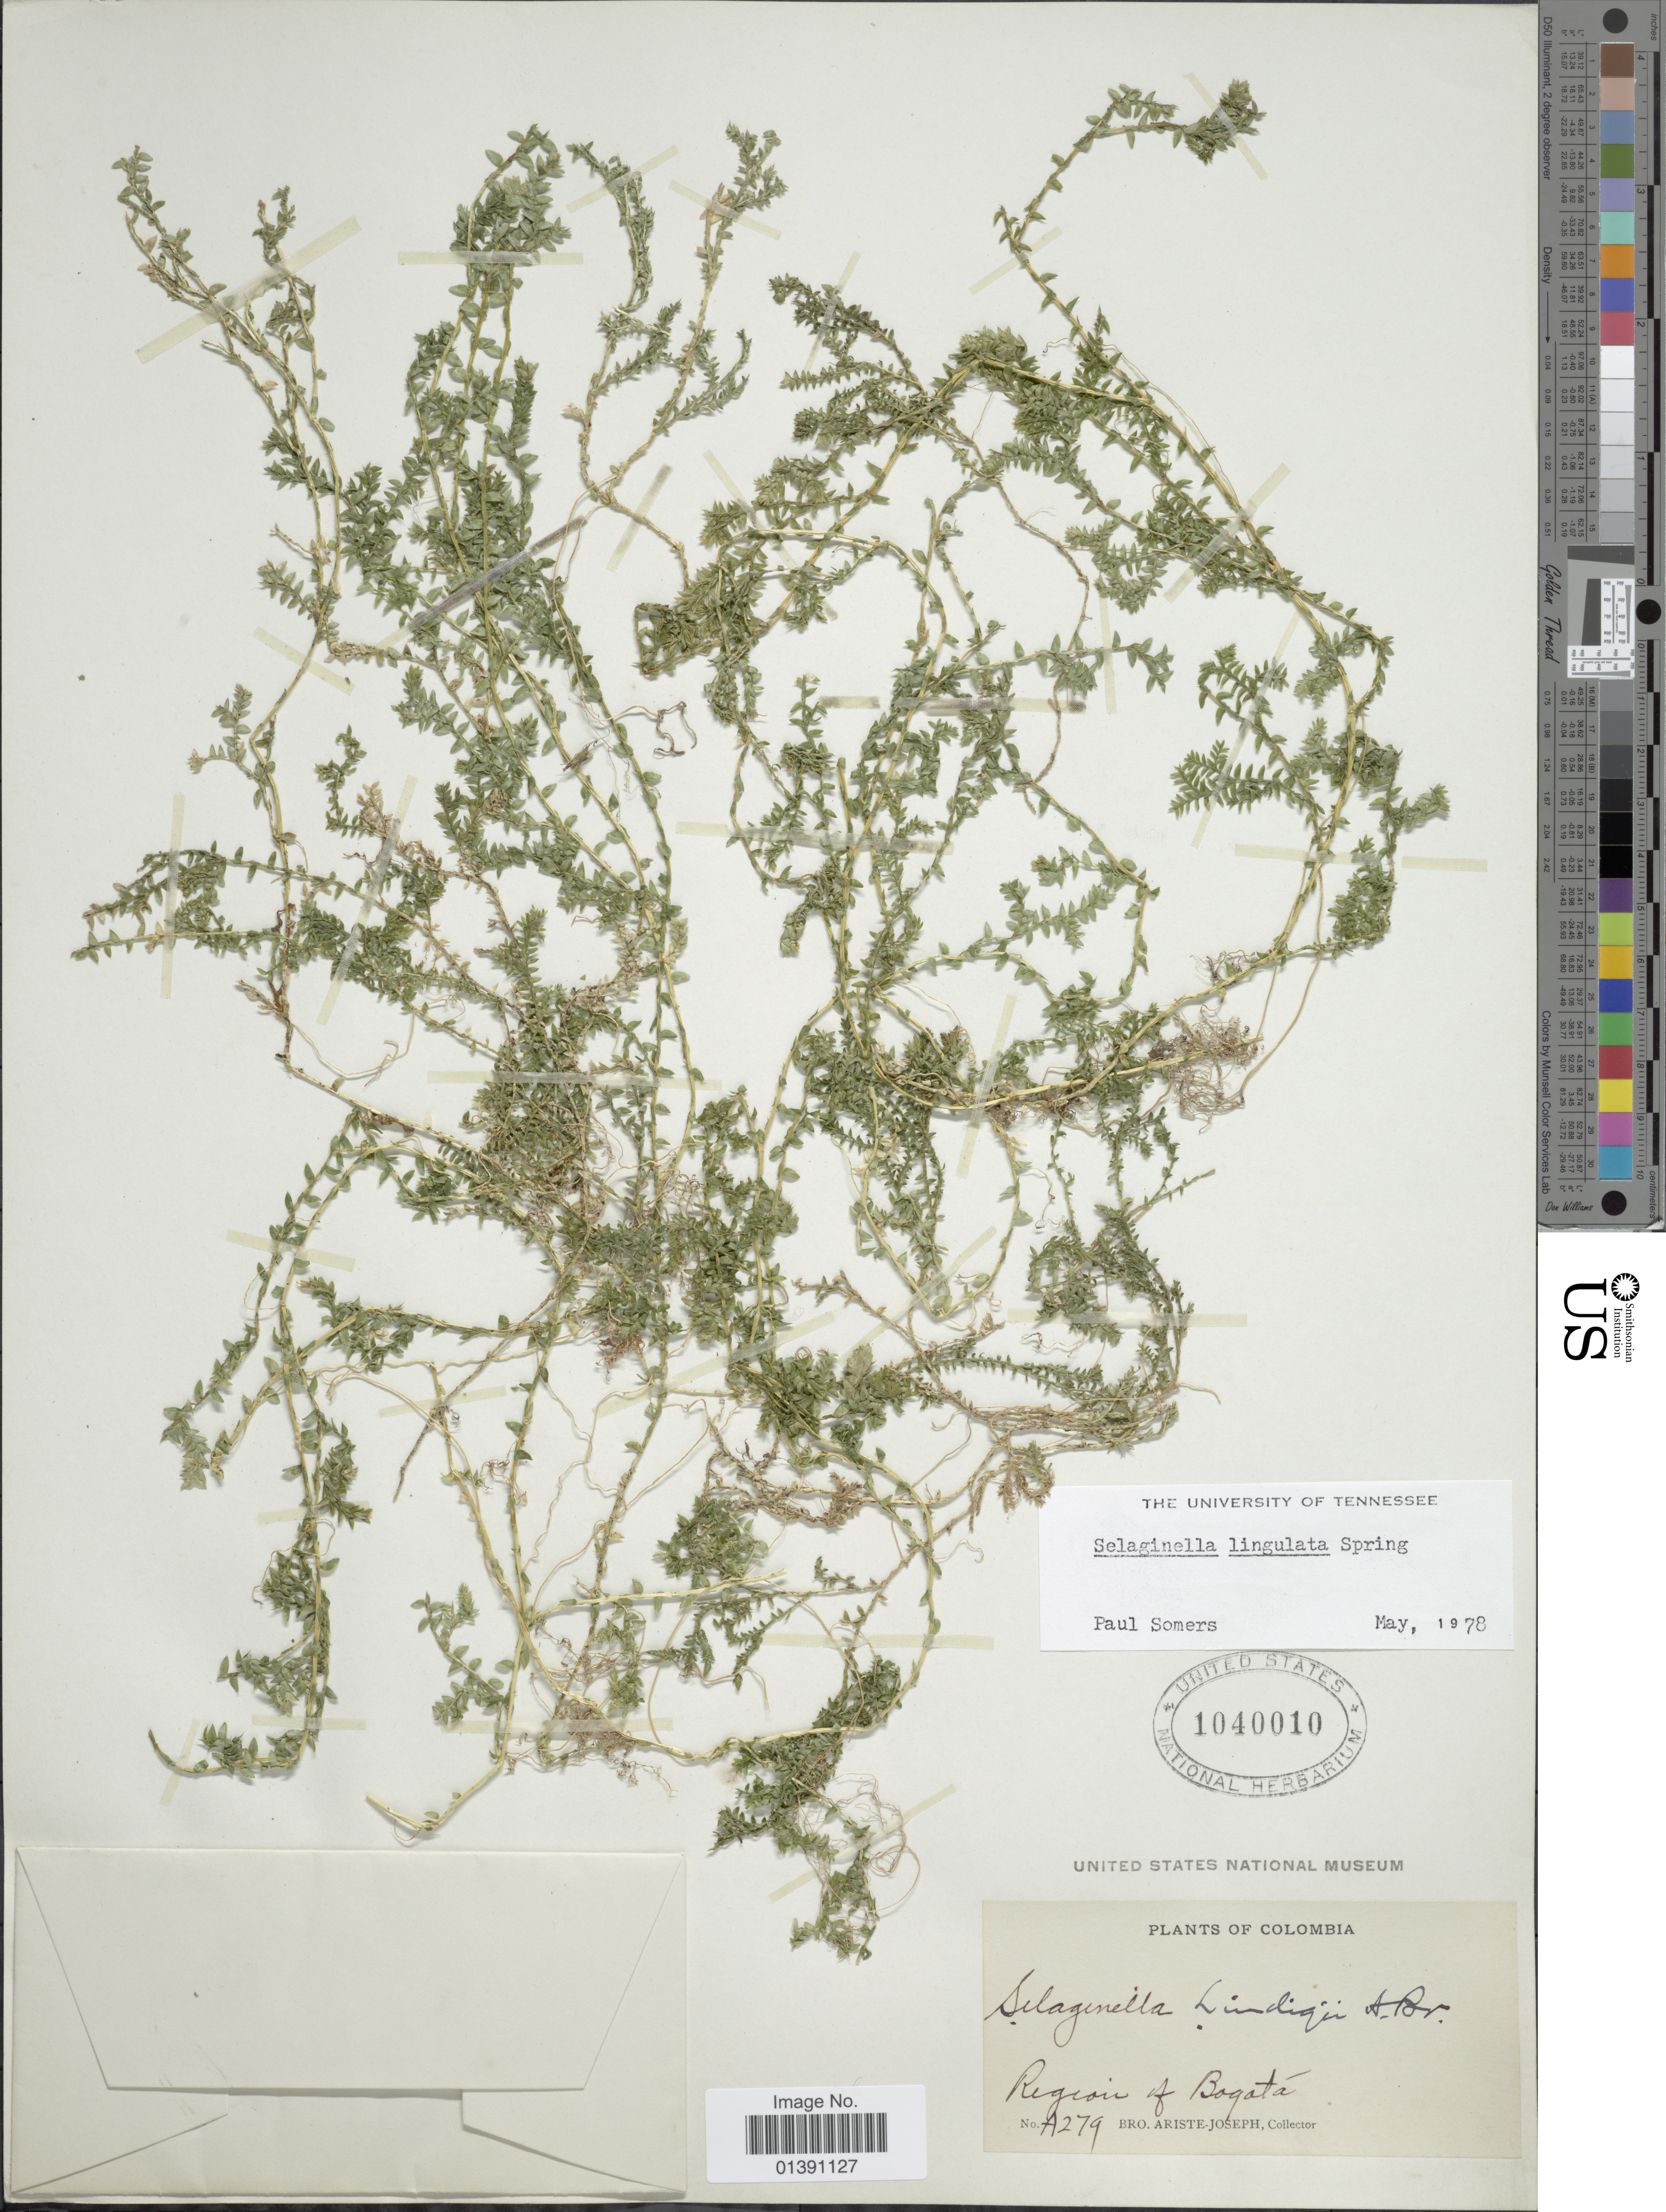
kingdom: Plantae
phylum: Tracheophyta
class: Lycopodiopsida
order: Selaginellales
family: Selaginellaceae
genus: Selaginella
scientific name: Selaginella lingulata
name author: Spring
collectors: Bro. Ariste-Joseph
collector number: A 279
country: Colombia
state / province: Bogota D.C.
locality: Region of Bogotá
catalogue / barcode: US 1040010